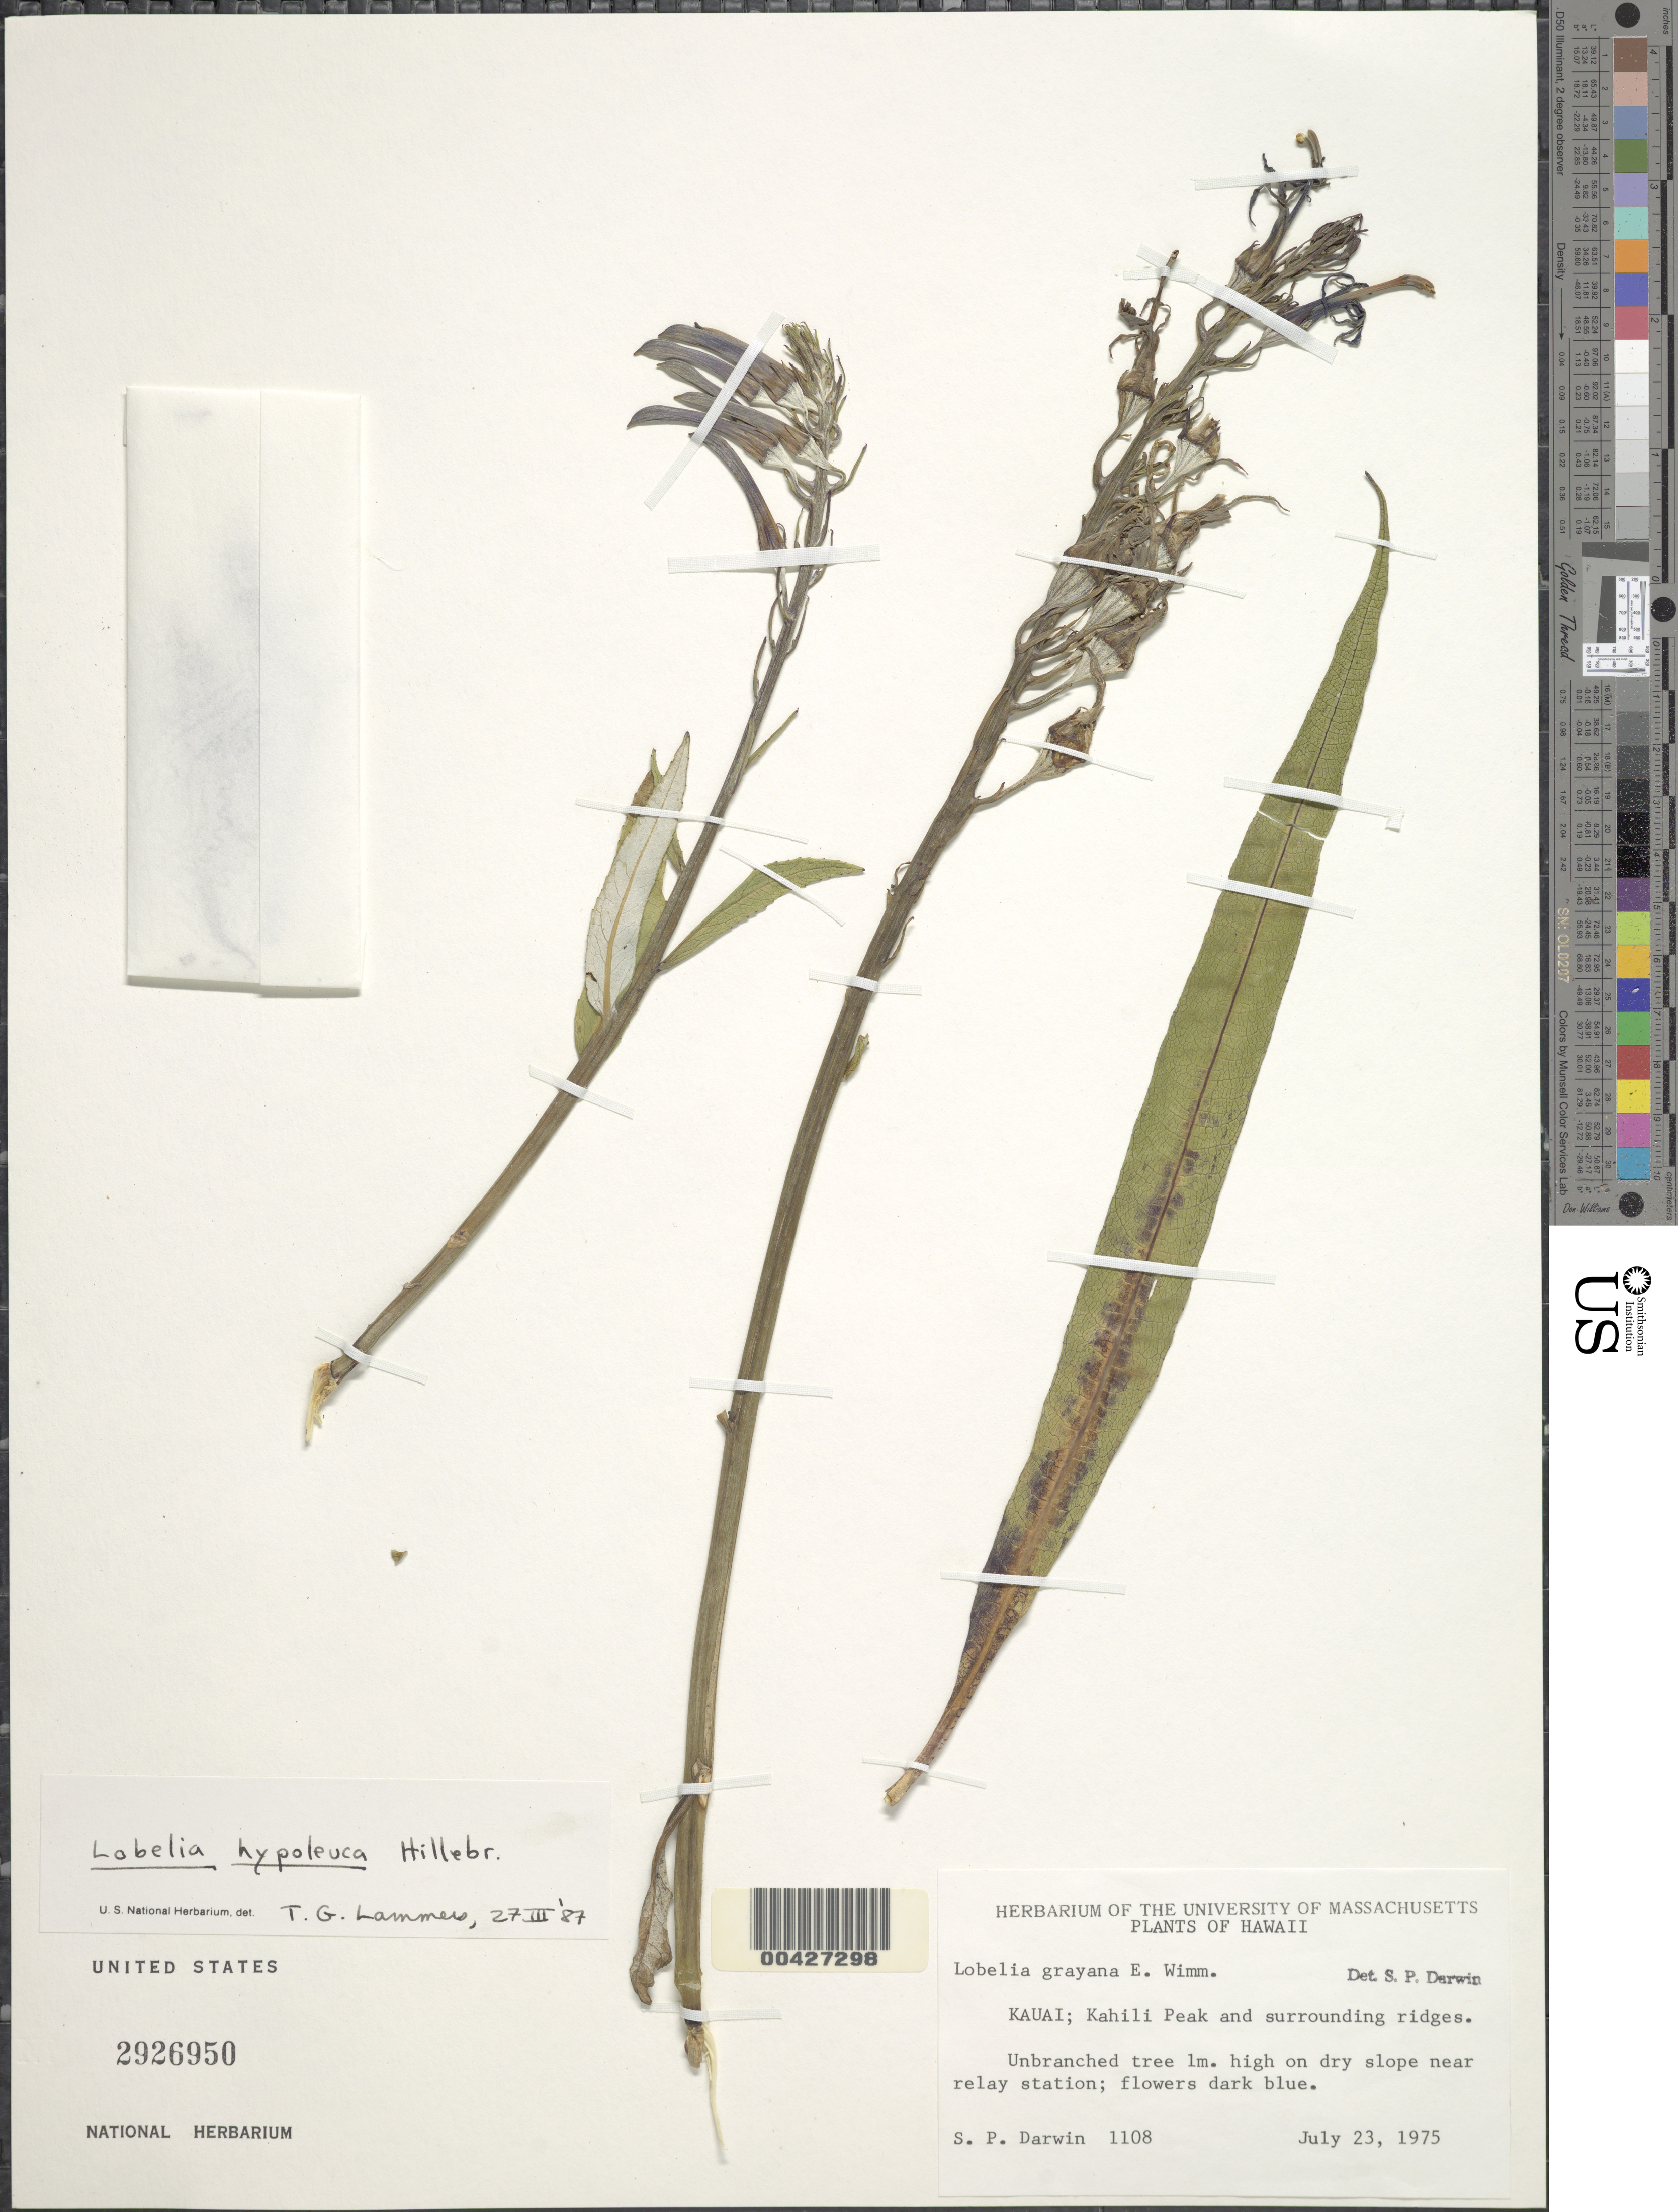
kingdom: Plantae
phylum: Tracheophyta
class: Magnoliopsida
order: Asterales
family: Campanulaceae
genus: Lobelia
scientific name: Lobelia hypoleuca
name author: Hillebr.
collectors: S. P. Darwin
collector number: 1108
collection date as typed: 23 Jul 1975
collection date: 1975-07-23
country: United States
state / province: Hawaii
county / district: Kauai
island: Kaua'i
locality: Kahili Peak and surrounding ridges.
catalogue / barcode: US 2926950